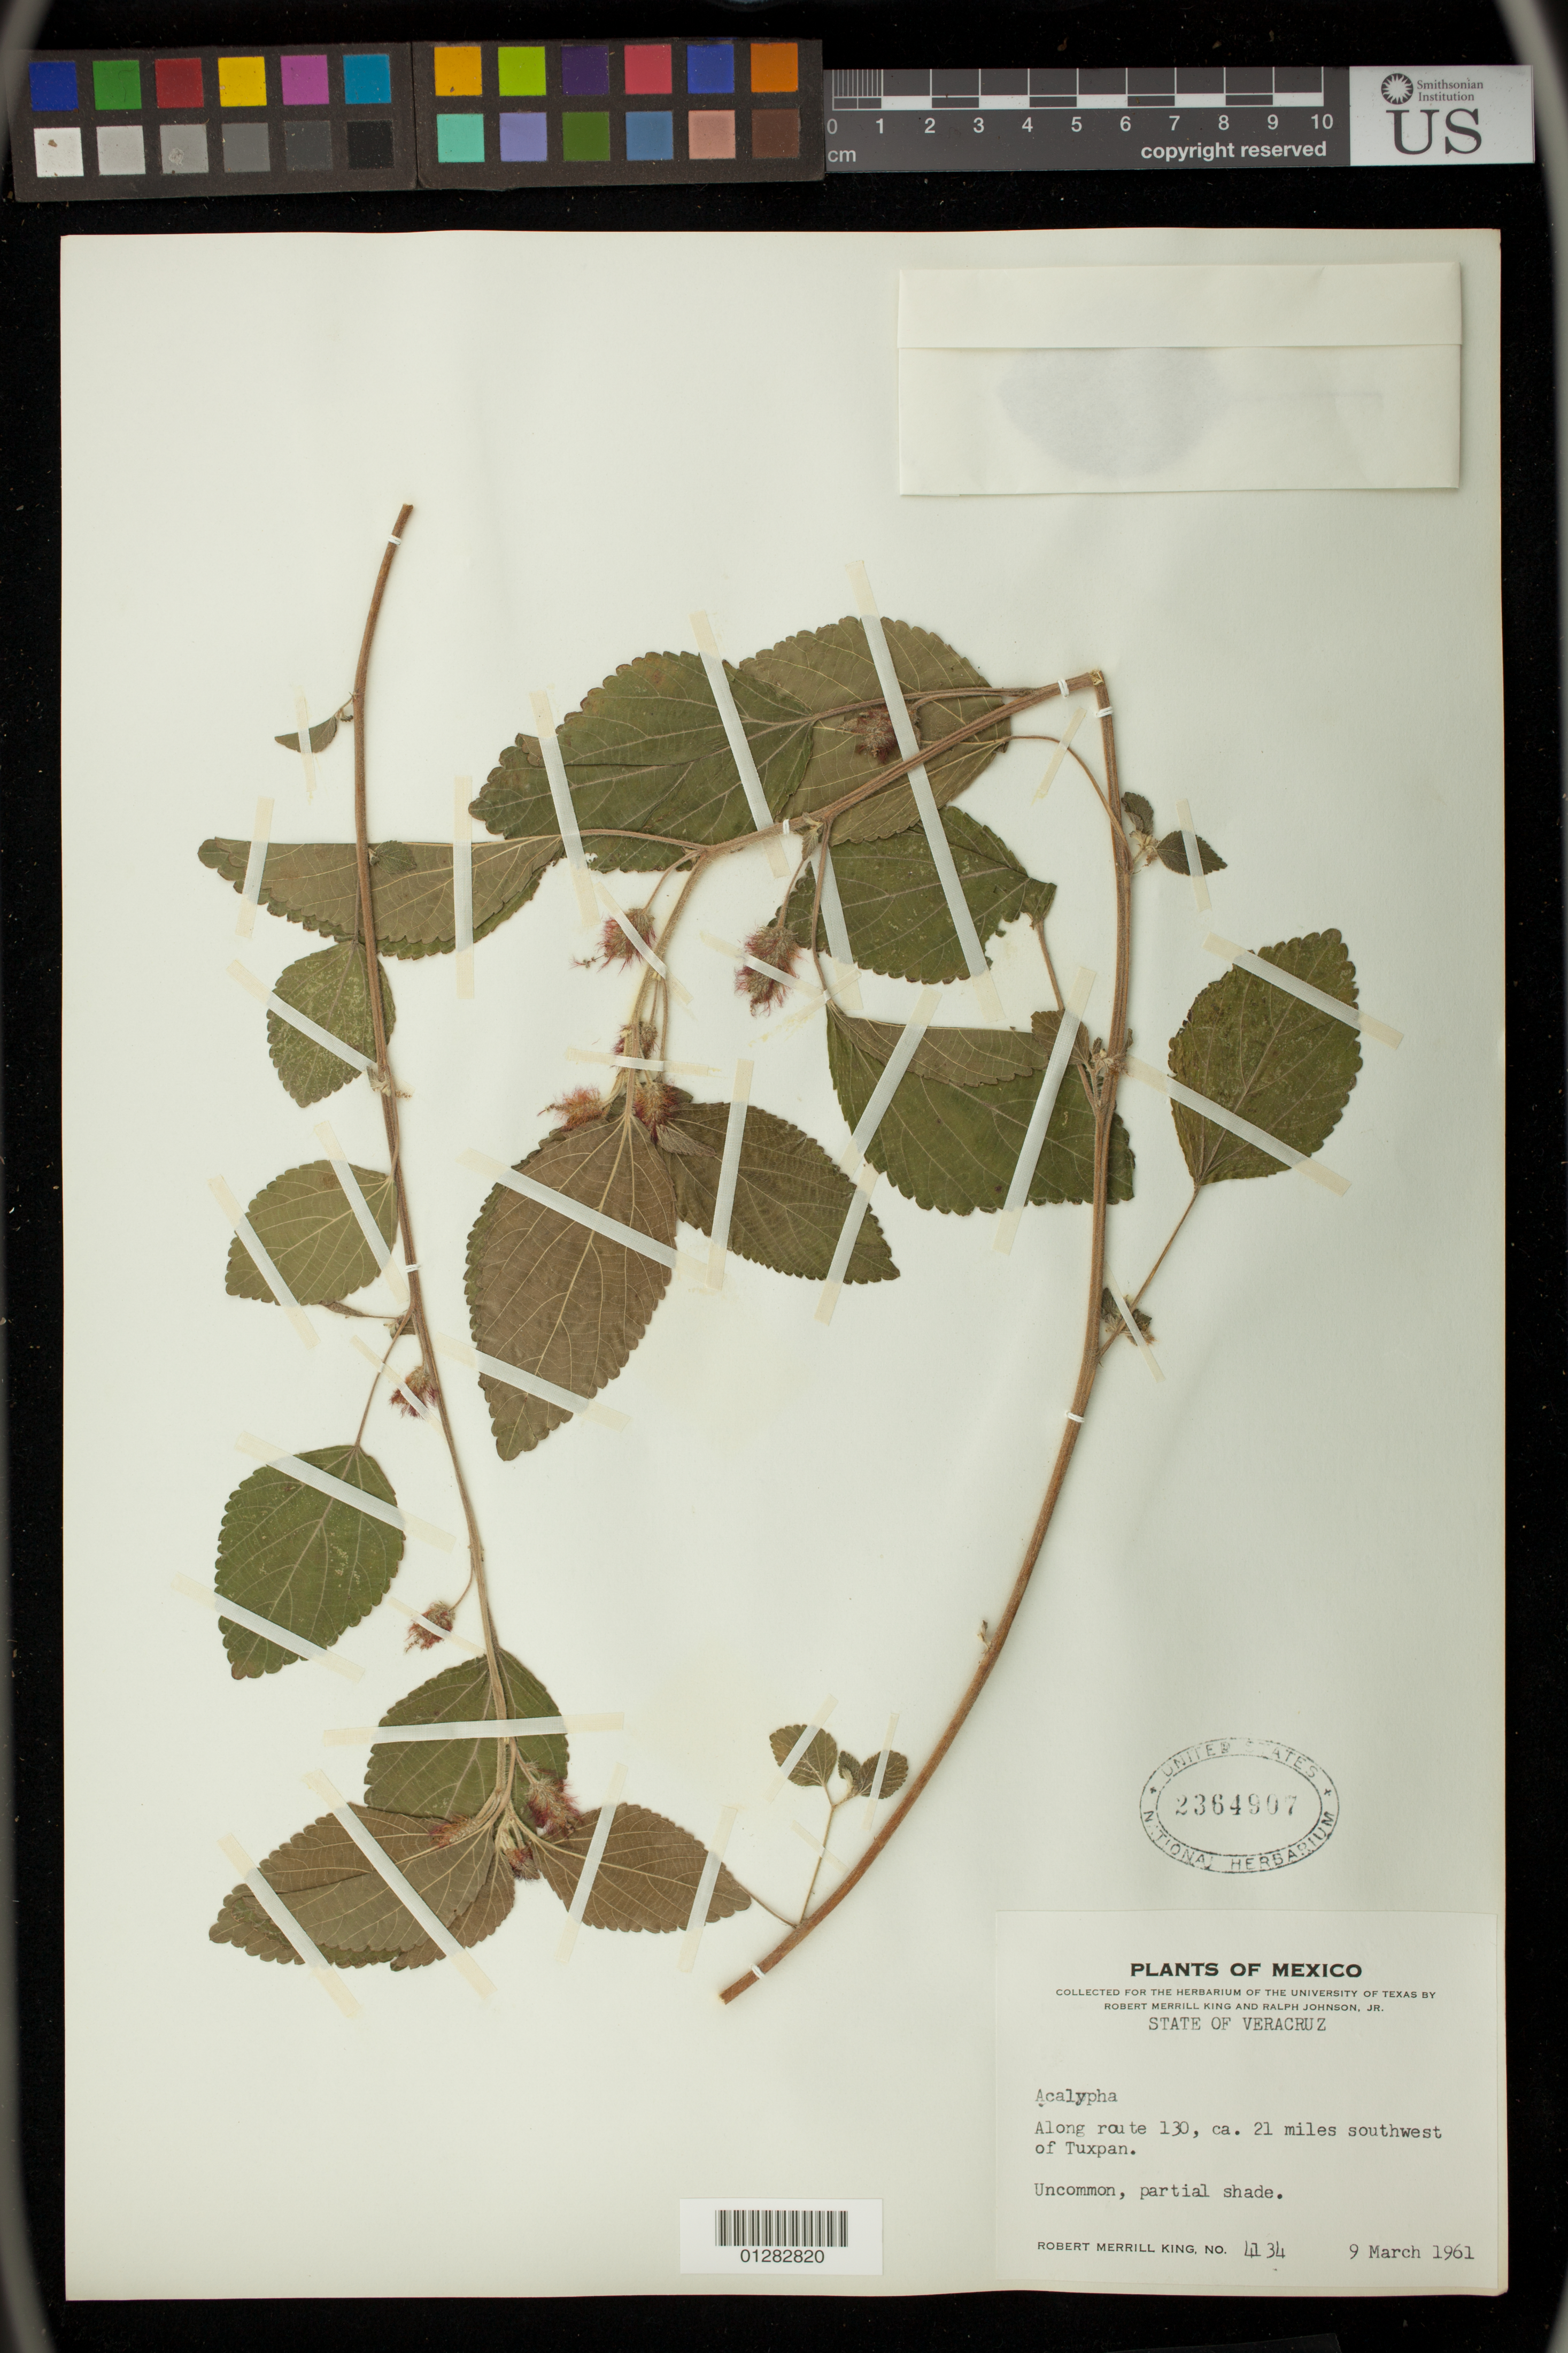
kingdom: Plantae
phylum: Tracheophyta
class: Magnoliopsida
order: Malpighiales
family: Euphorbiaceae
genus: Acalypha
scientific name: Acalypha sp.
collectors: R. M. King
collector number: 4134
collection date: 1961-03-09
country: Mexico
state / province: Veracruz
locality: along route 130, ca. 21 miles southwest of Tuxpan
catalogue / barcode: US 2364907